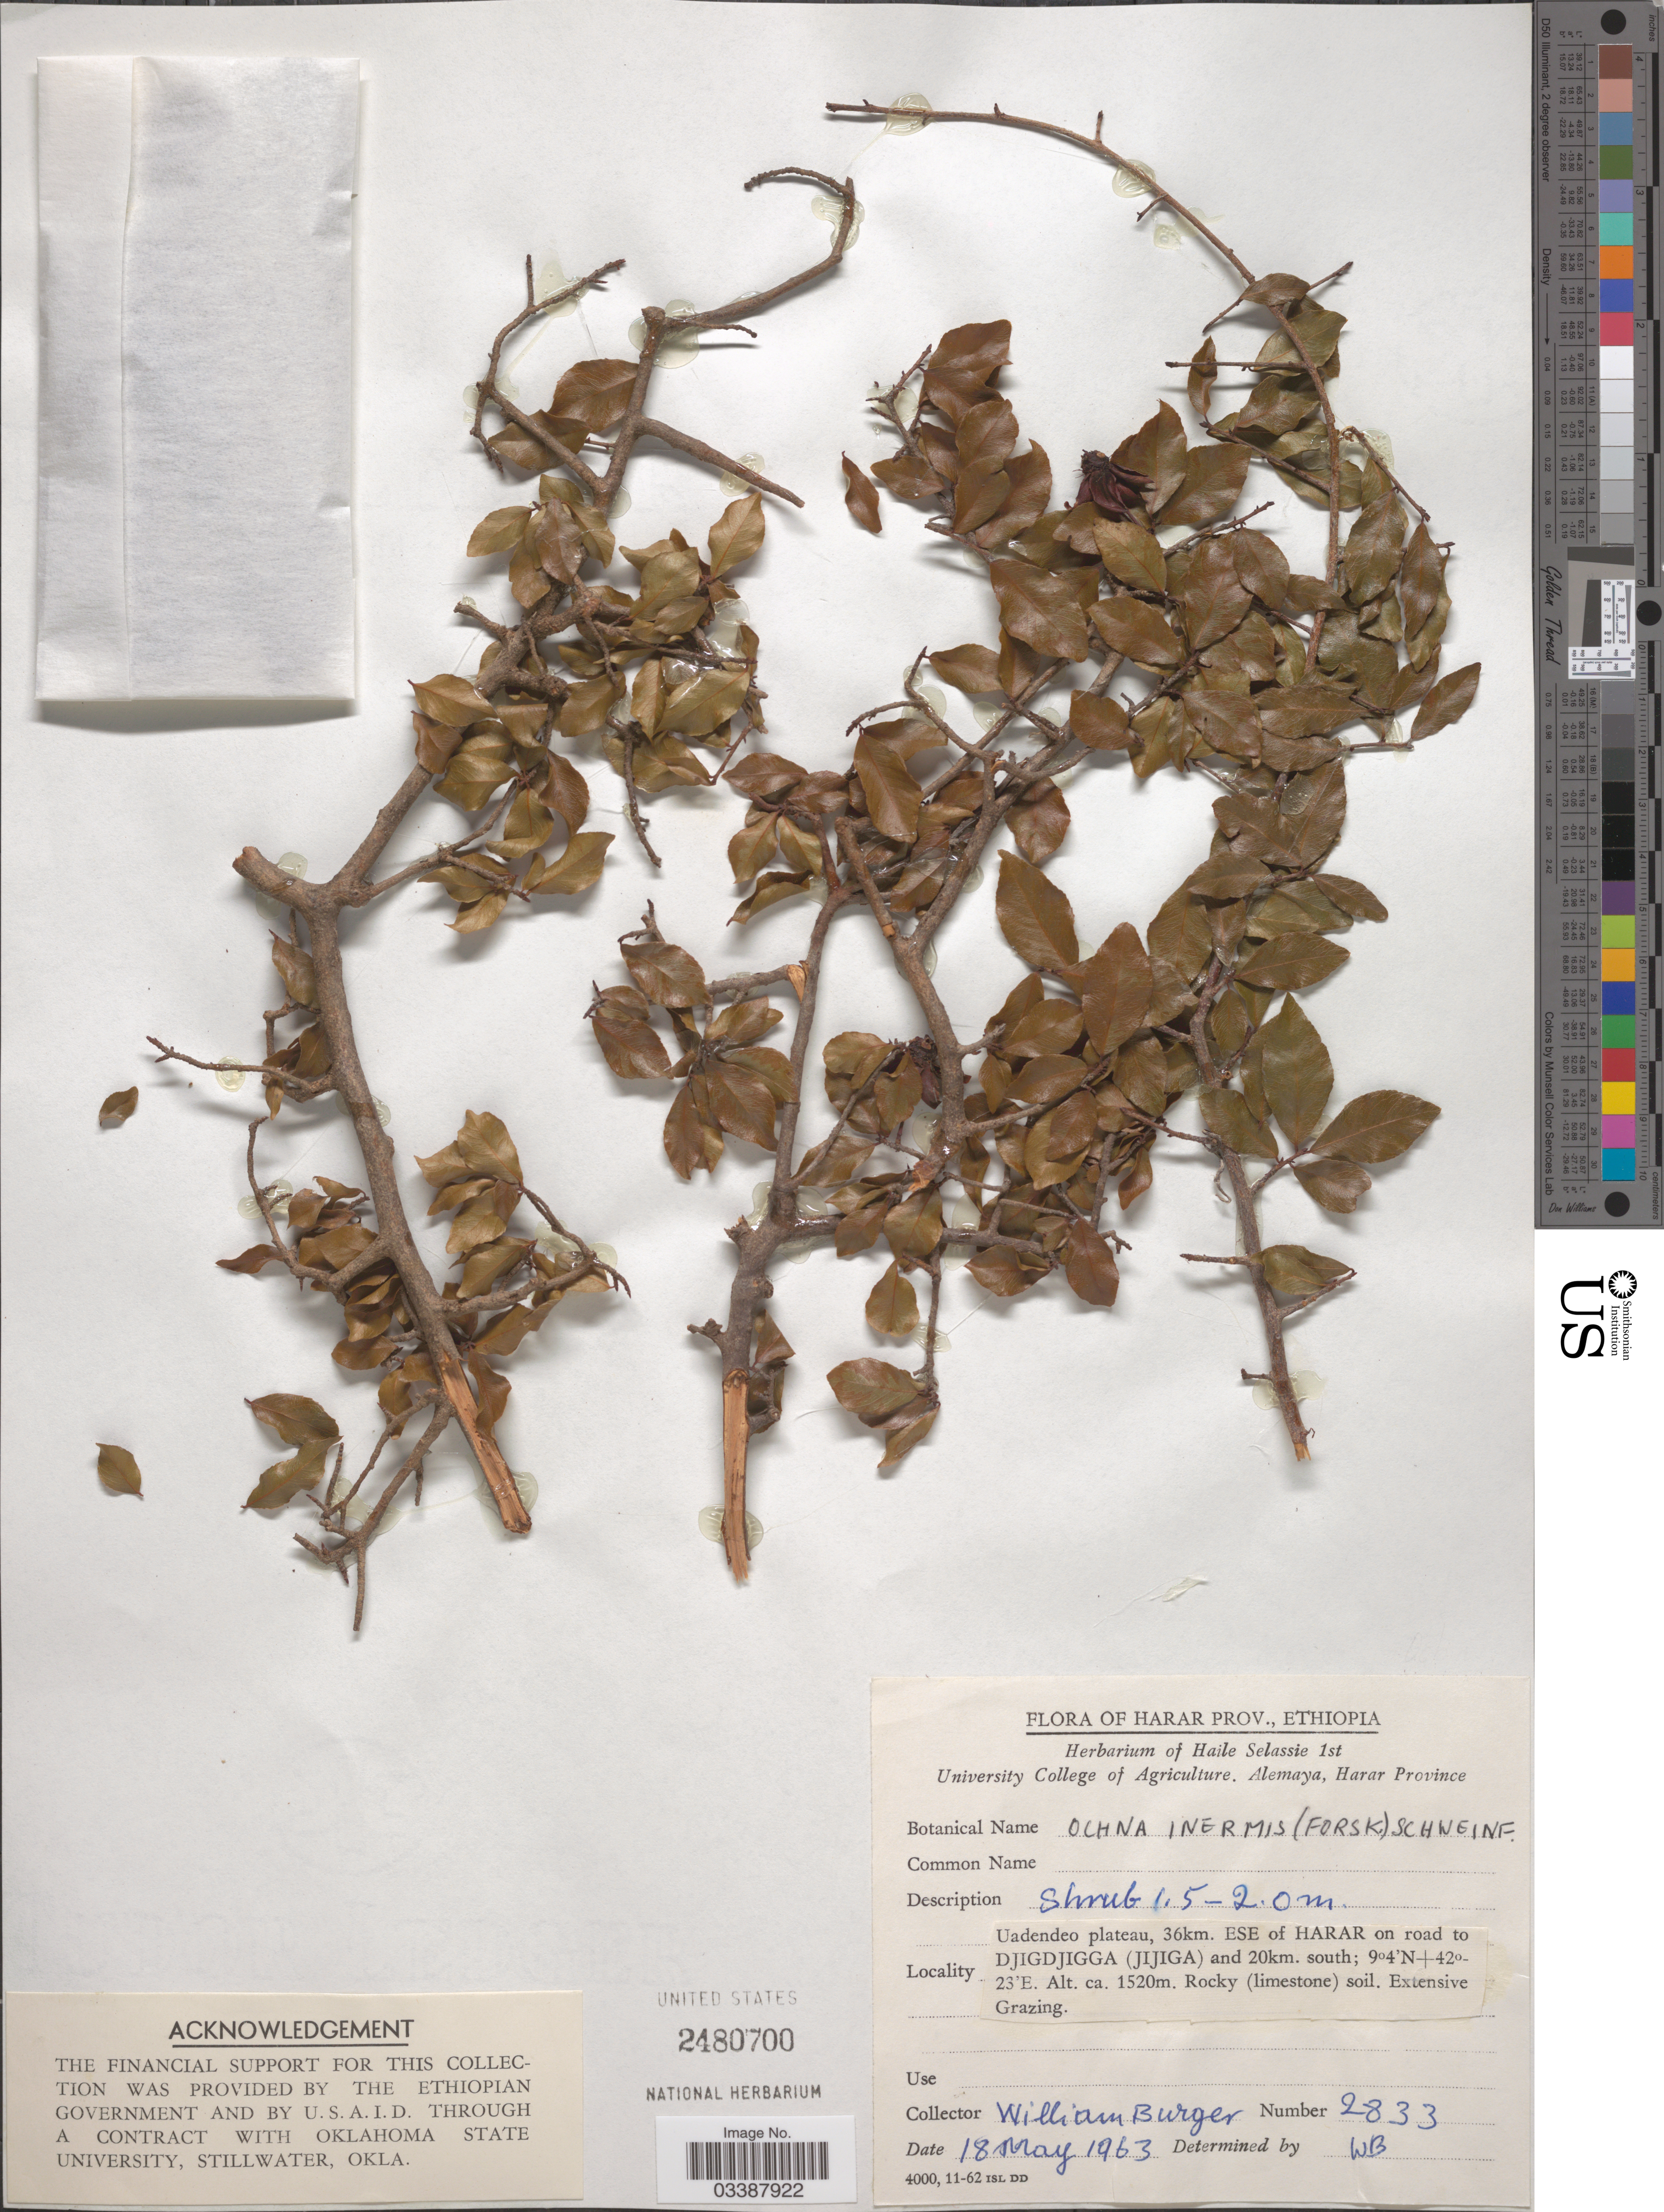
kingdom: Plantae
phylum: Tracheophyta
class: Magnoliopsida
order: Malpighiales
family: Ochnaceae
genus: Ochna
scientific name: Ochna inermis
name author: (Forssk.) Schweinf.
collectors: W. Burger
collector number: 2833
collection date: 1963-05-18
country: Ethiopia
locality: Harar Prov. Uadendeo plateau, 36km. ESE of Harar on road to Djigdjigga (Jijiga) and 20km. south.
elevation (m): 1520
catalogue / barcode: US 2480700